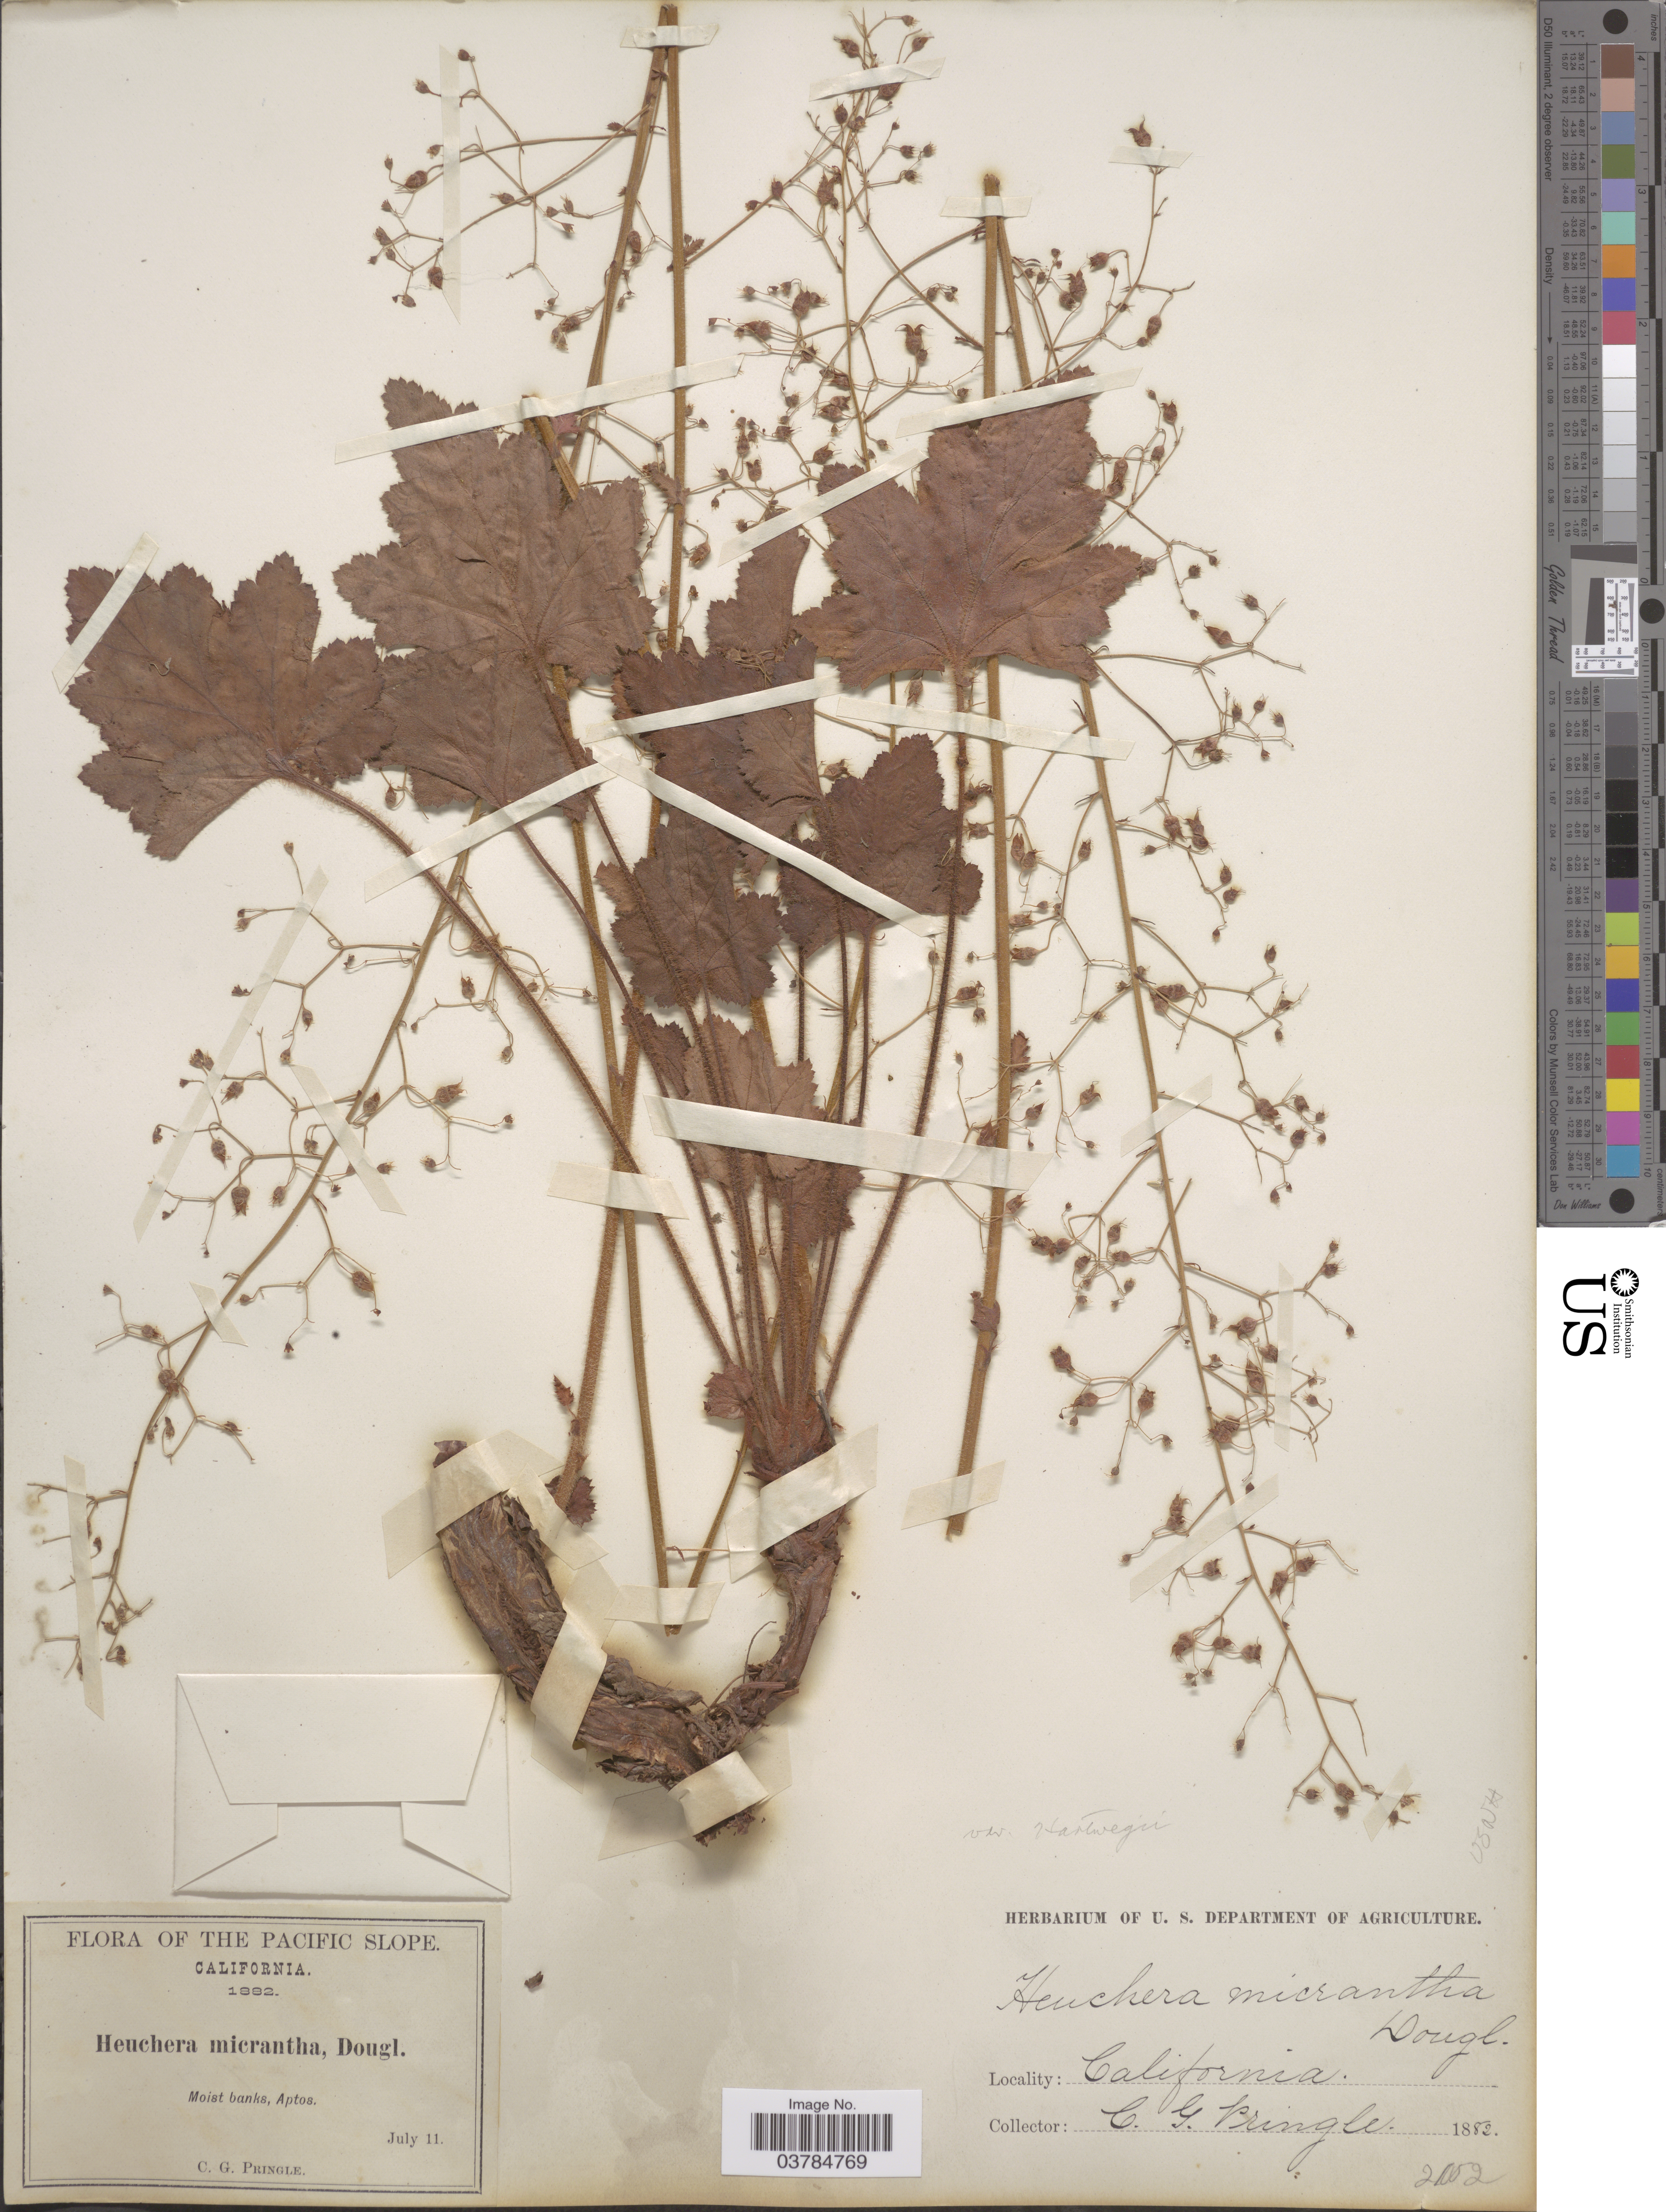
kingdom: Plantae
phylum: Tracheophyta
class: Magnoliopsida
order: Saxifragales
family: Saxifragaceae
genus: Heuchera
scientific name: Heuchera micrantha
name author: Douglas ex Lindl.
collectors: C. G. Pringle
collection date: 1882-07-11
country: United States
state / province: California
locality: The Pacific Slope. Moist banks, Aptos.